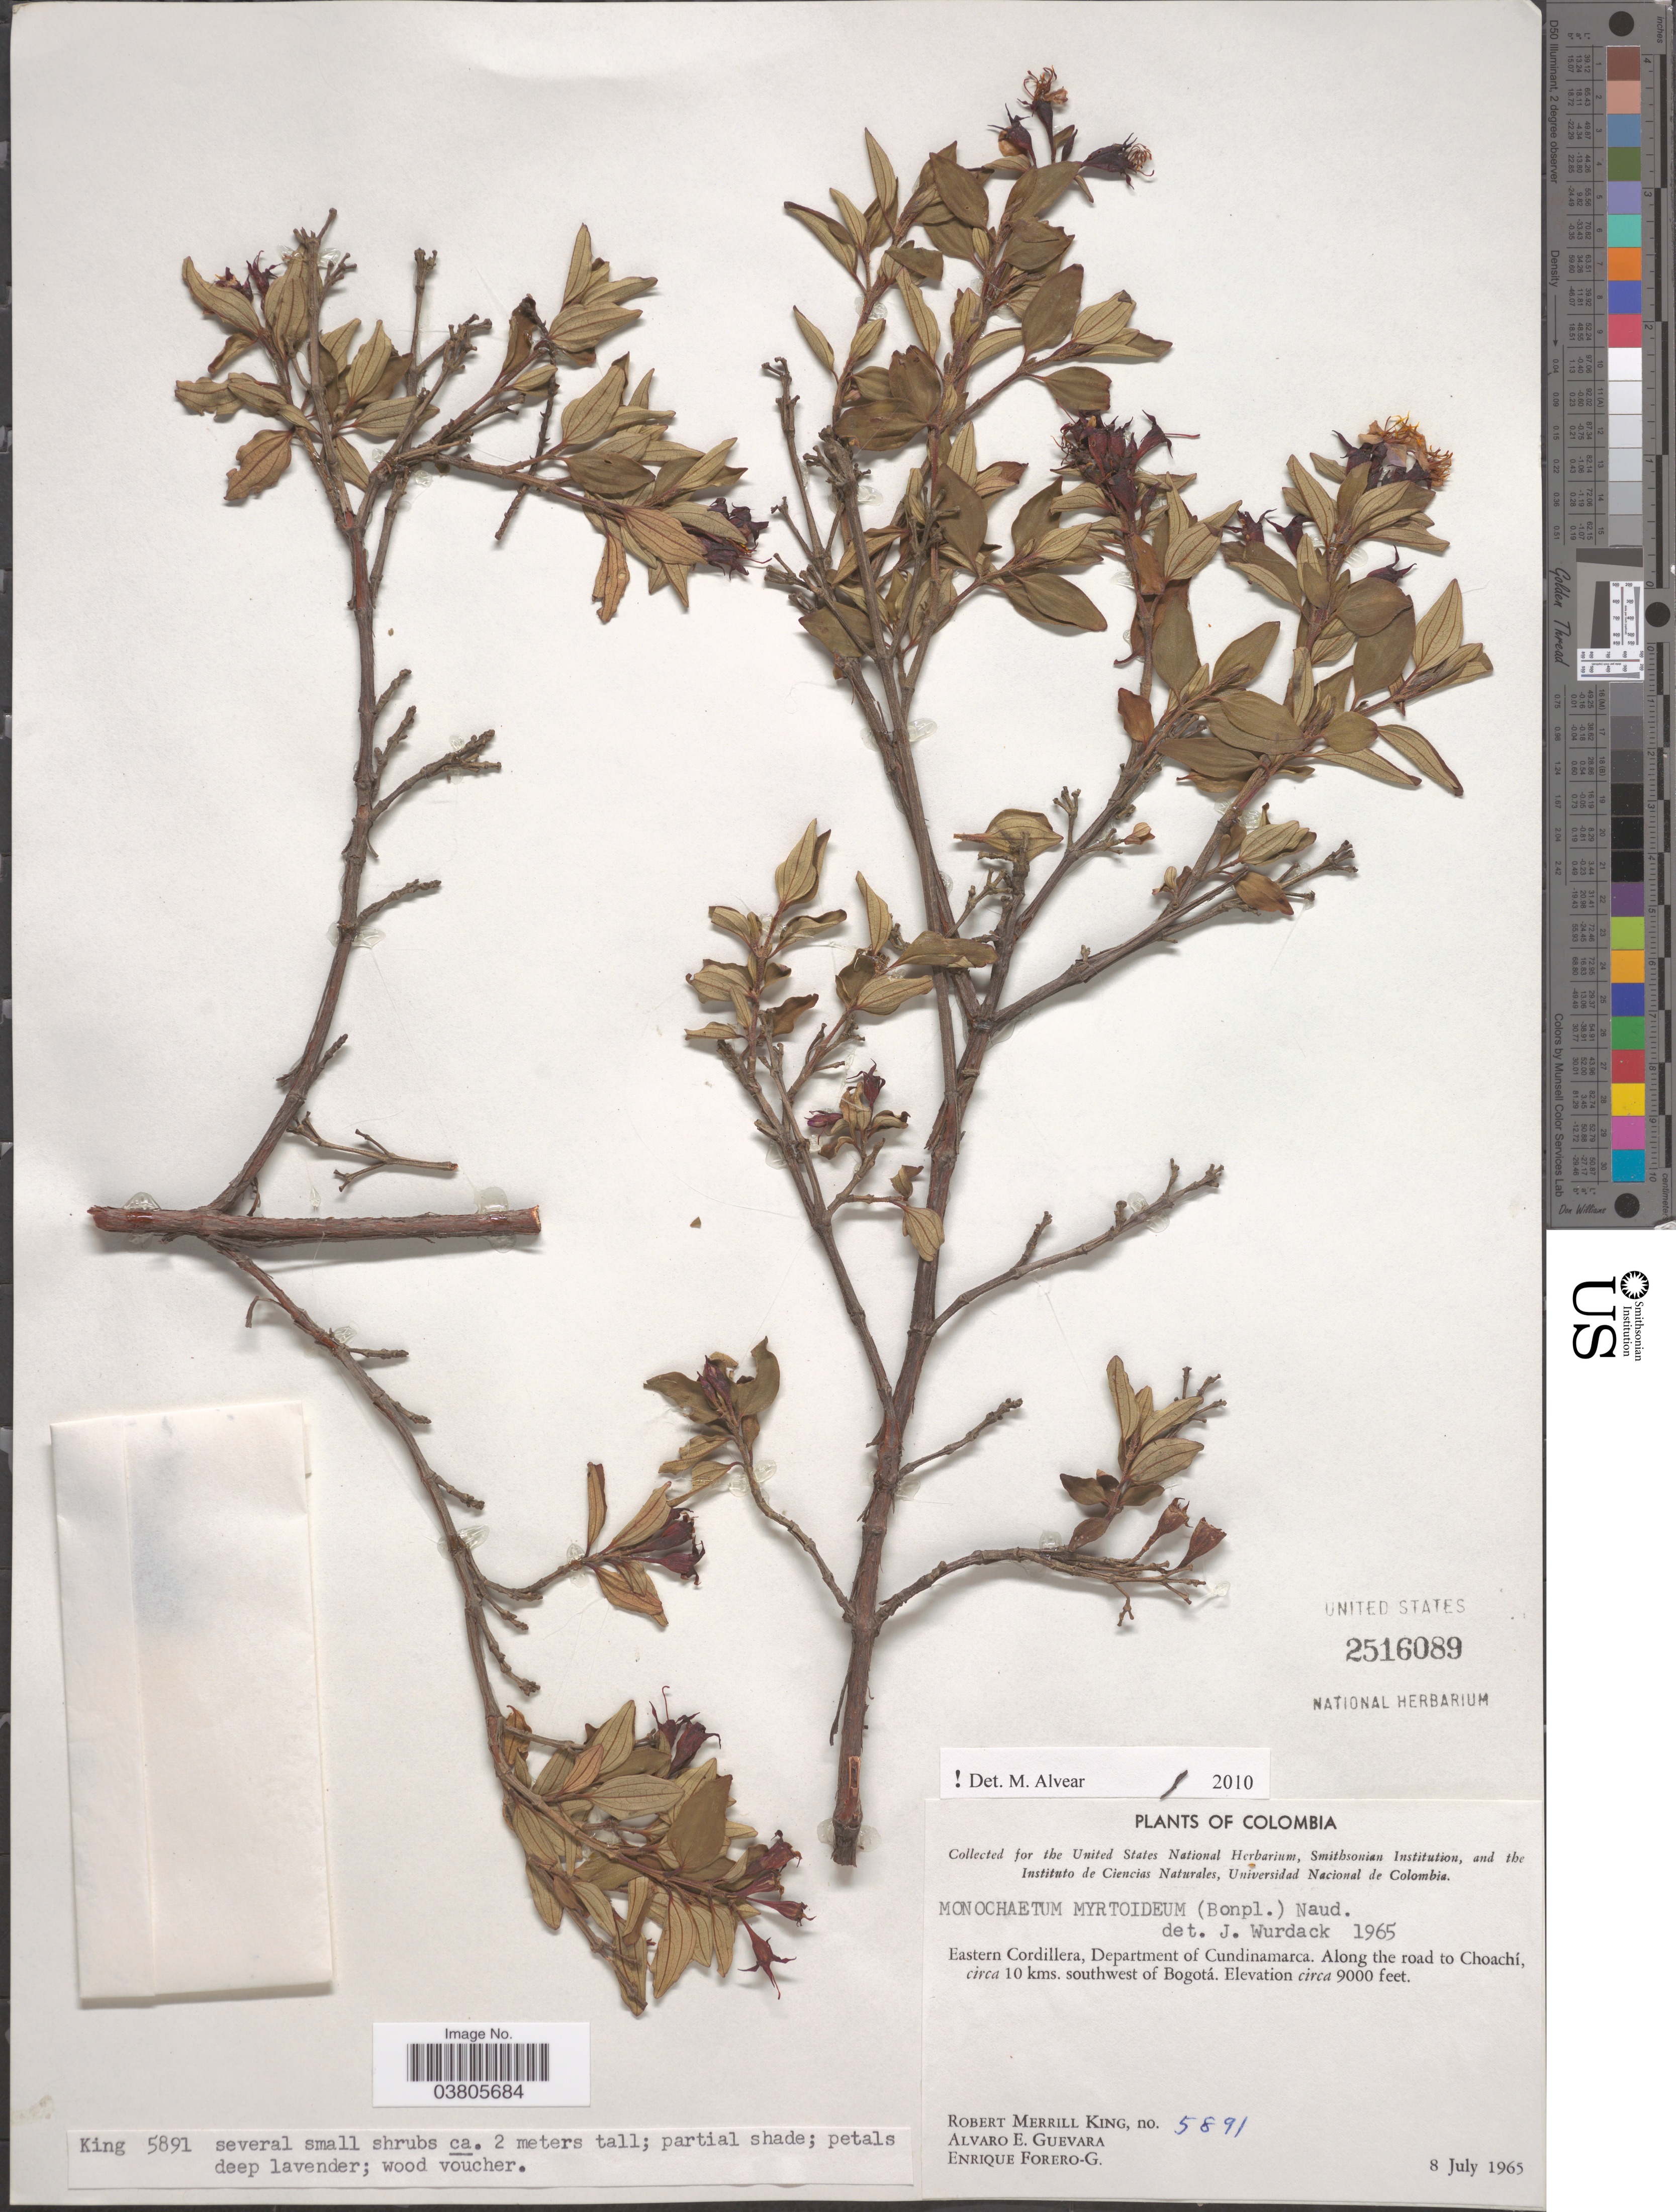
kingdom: Plantae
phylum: Tracheophyta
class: Magnoliopsida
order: Myrtales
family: Melastomataceae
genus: Monochaetum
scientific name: Monochaetum myrtoideum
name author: Naudin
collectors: R. M. King, A. E. Guevara & E. Forero G.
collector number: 5891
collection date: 1965-07-08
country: Colombia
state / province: Cundinamarca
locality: Eastern Cordillera, Department of Cundinamarca. Along the road to Choachí, circa 10 kms. southwest of Bogotá.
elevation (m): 2743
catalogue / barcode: US 2516089